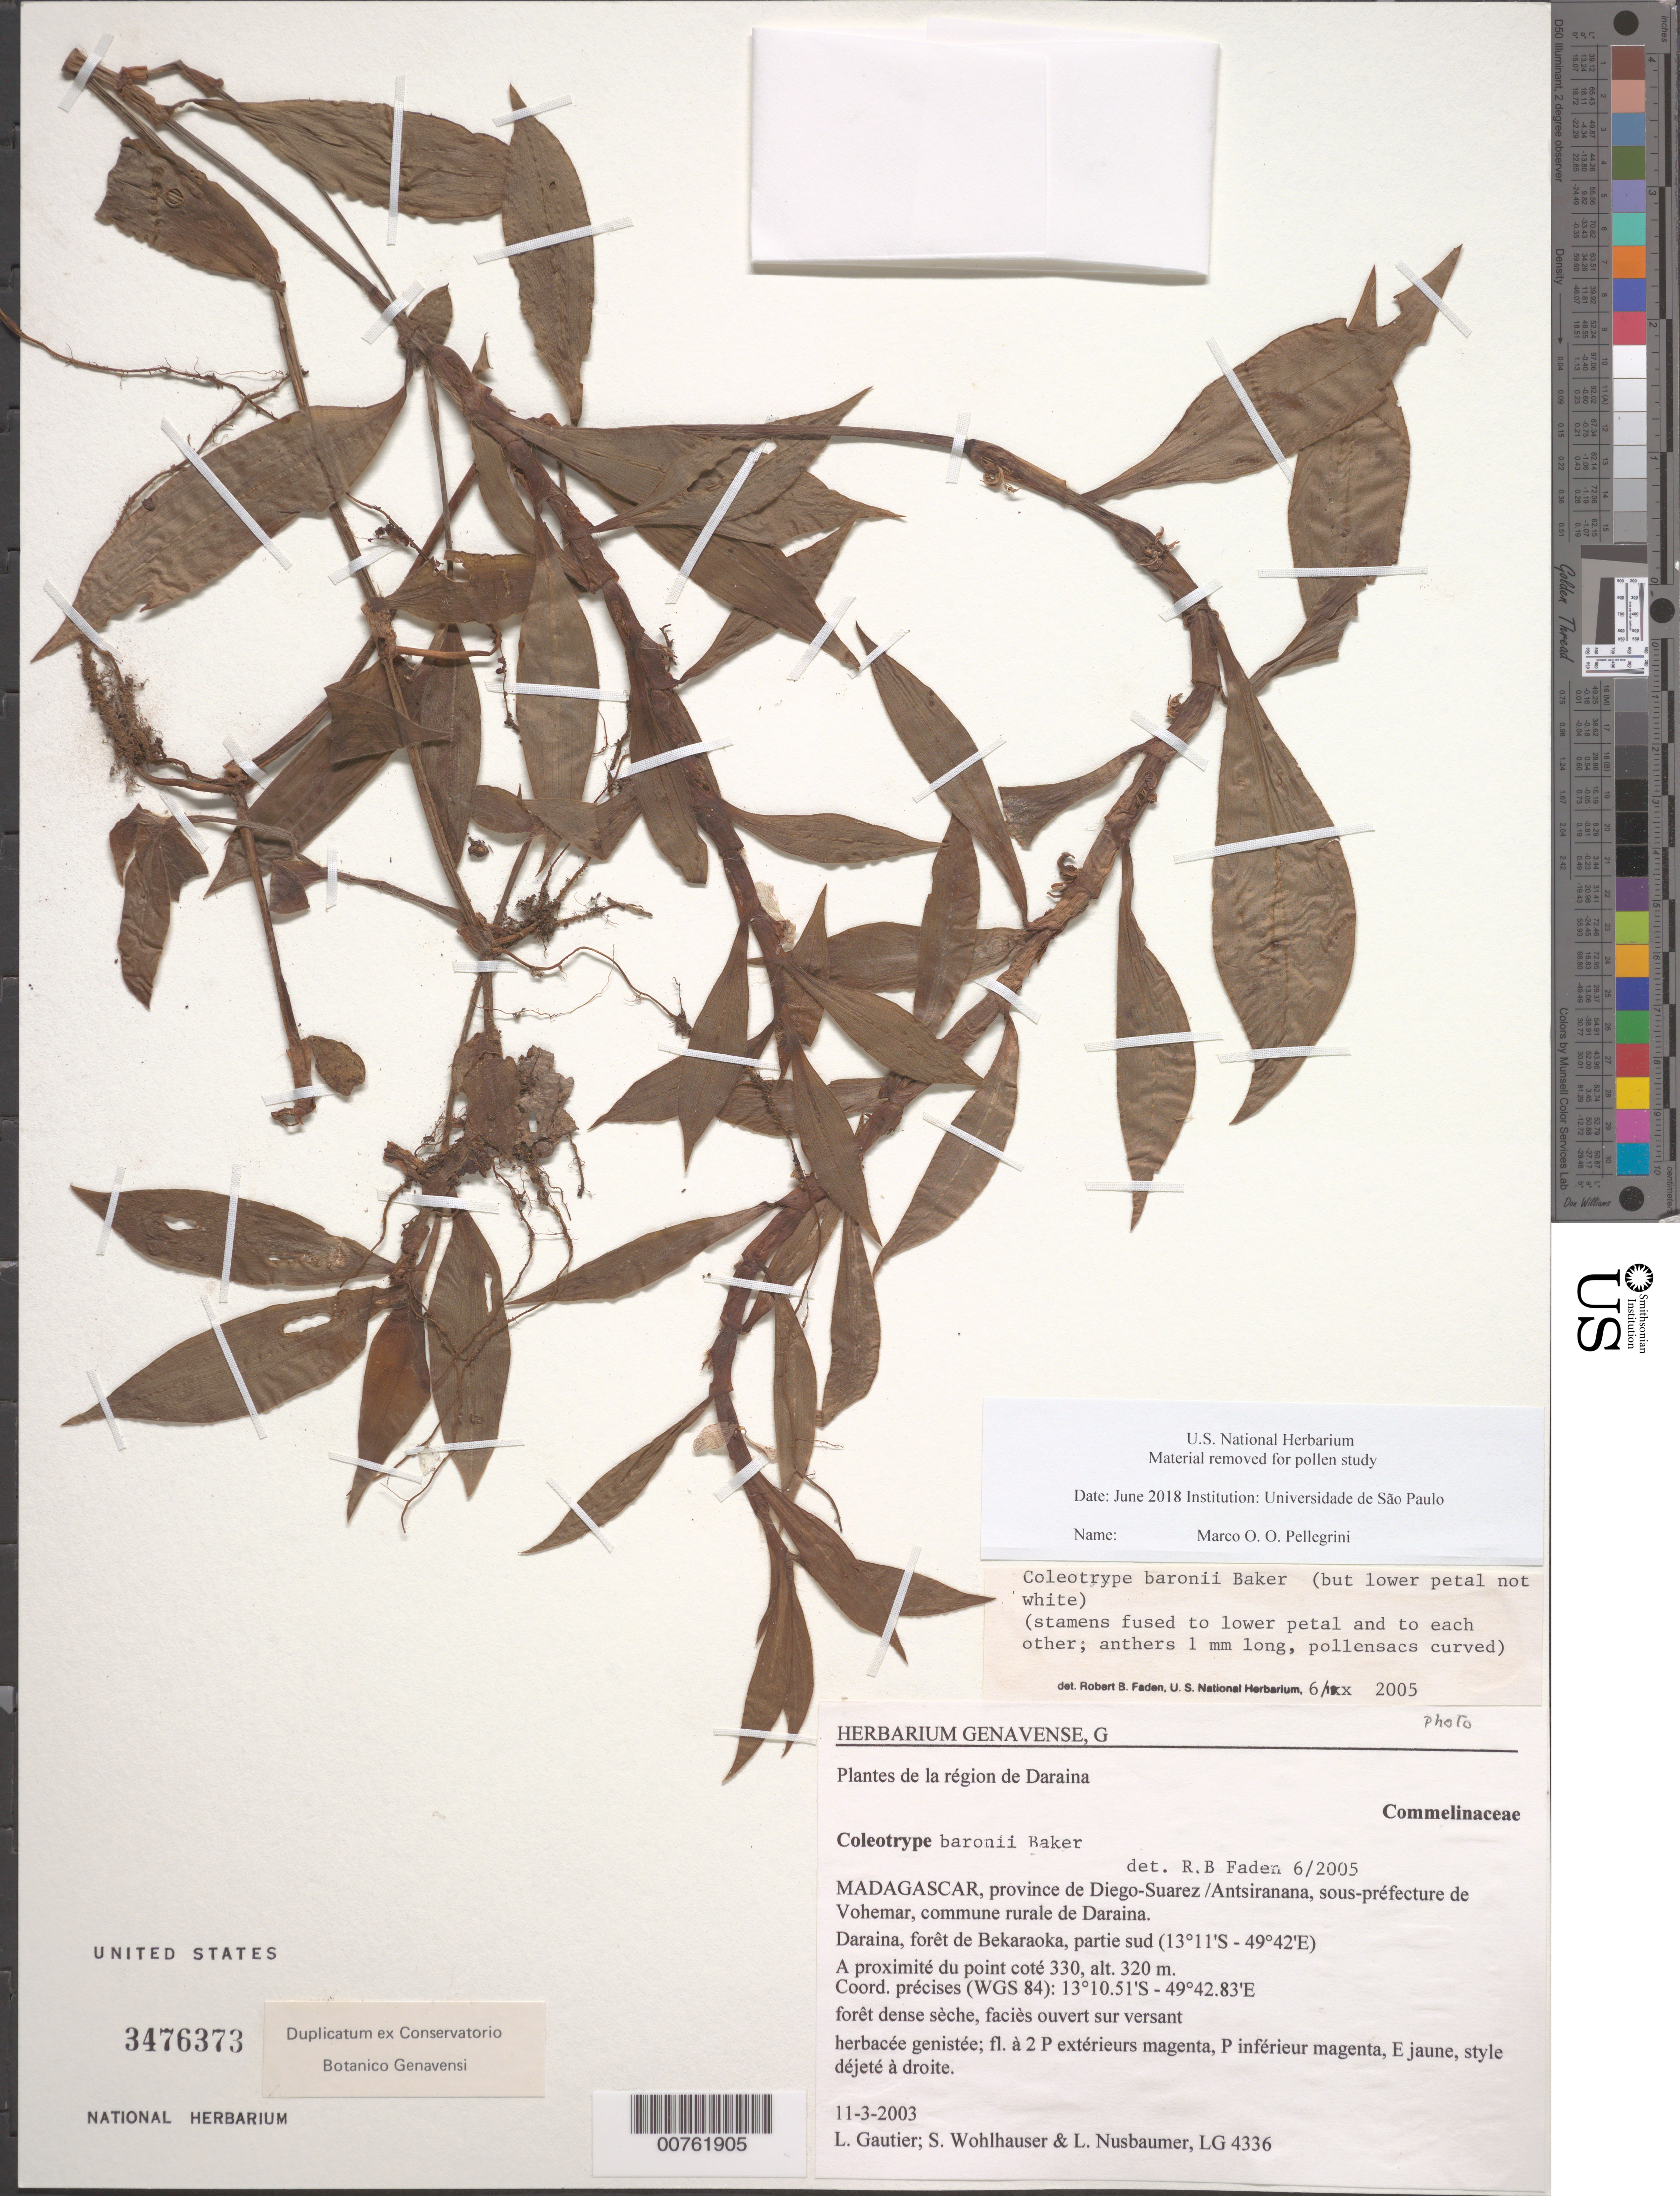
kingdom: Plantae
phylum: Tracheophyta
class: Liliopsida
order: Commelinales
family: Commelinaceae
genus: Coleotrype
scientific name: Coleotrype baronii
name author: Baker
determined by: Faden, Robert B., (US), Smithsonian Institution - National Museum of Natural History (UNITED STATES)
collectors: L. Gautier et al.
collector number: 4336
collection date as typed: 03 Mar 2003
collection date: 2003-03-03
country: Madagascar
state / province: Sava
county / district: Vohémar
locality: Daraina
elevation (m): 320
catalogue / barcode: US 3476373